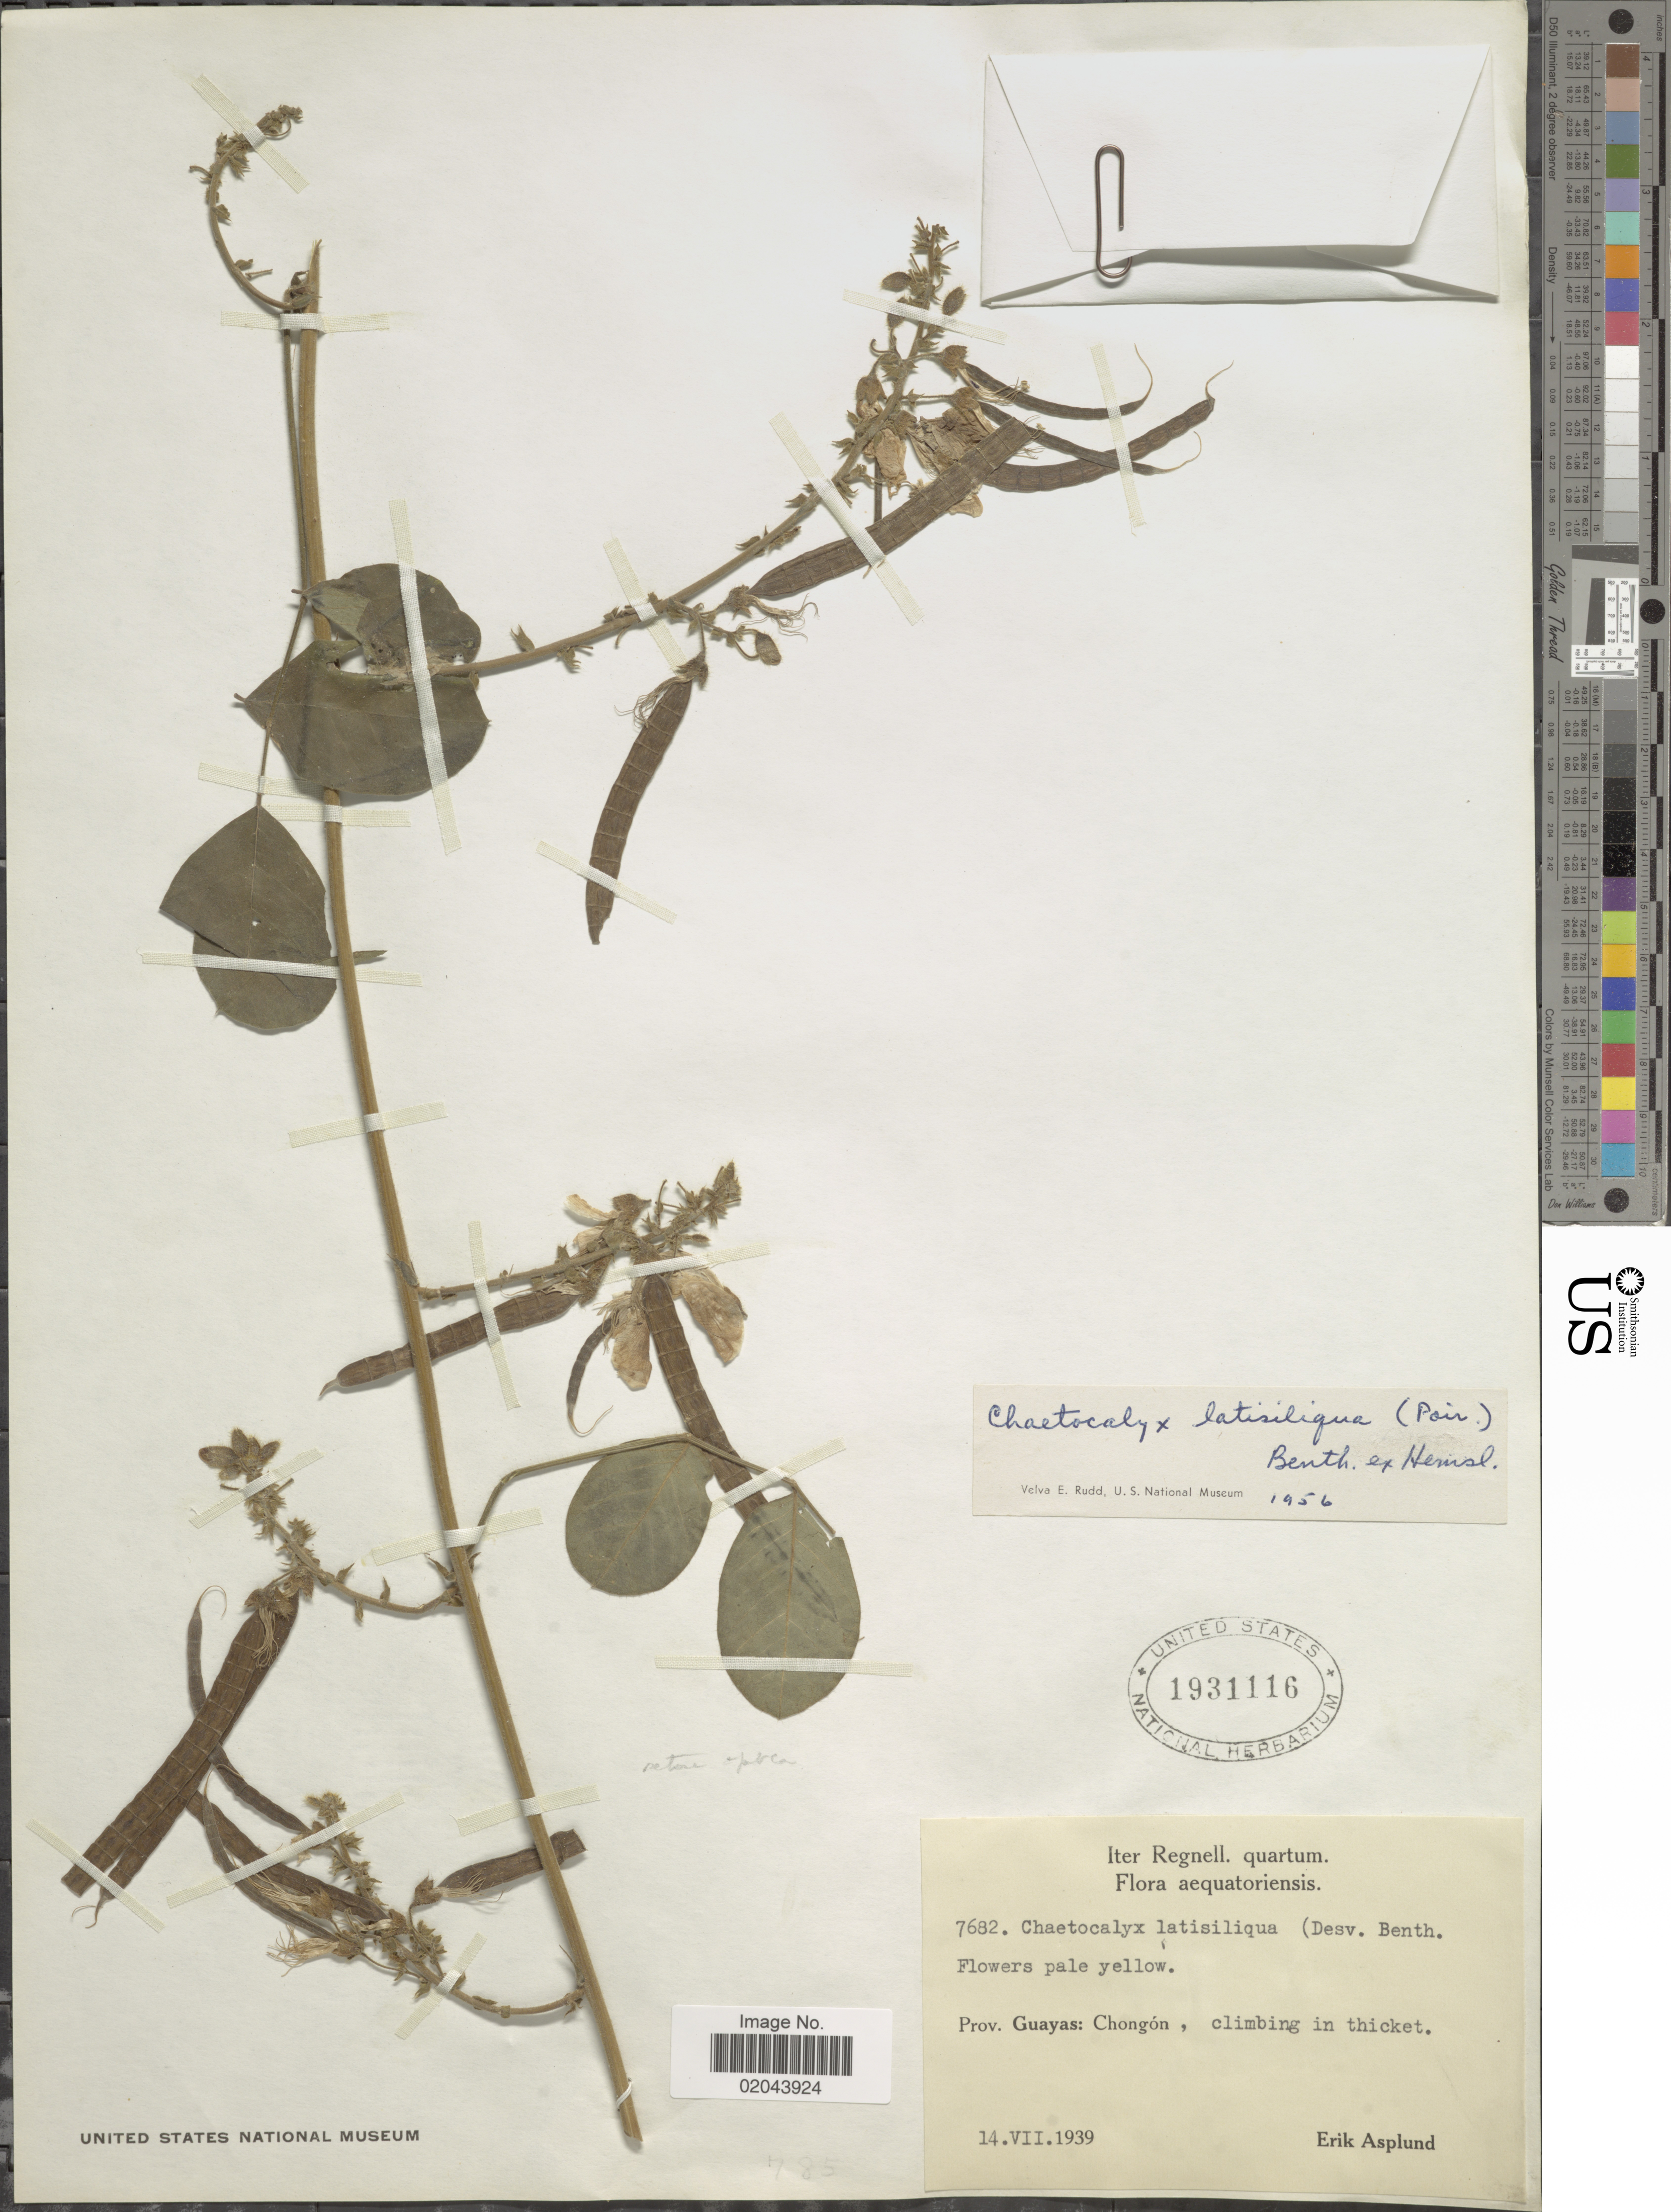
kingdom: Plantae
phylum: Tracheophyta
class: Magnoliopsida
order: Fabales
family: Fabaceae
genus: Chaetocalyx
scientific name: Chaetocalyx latisiliqua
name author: (Poir.) Benth. ex Hemsl.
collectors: E. Asplund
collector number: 7682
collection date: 1939-07-14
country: Ecuador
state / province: Guayas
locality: Chongón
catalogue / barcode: US 1931116